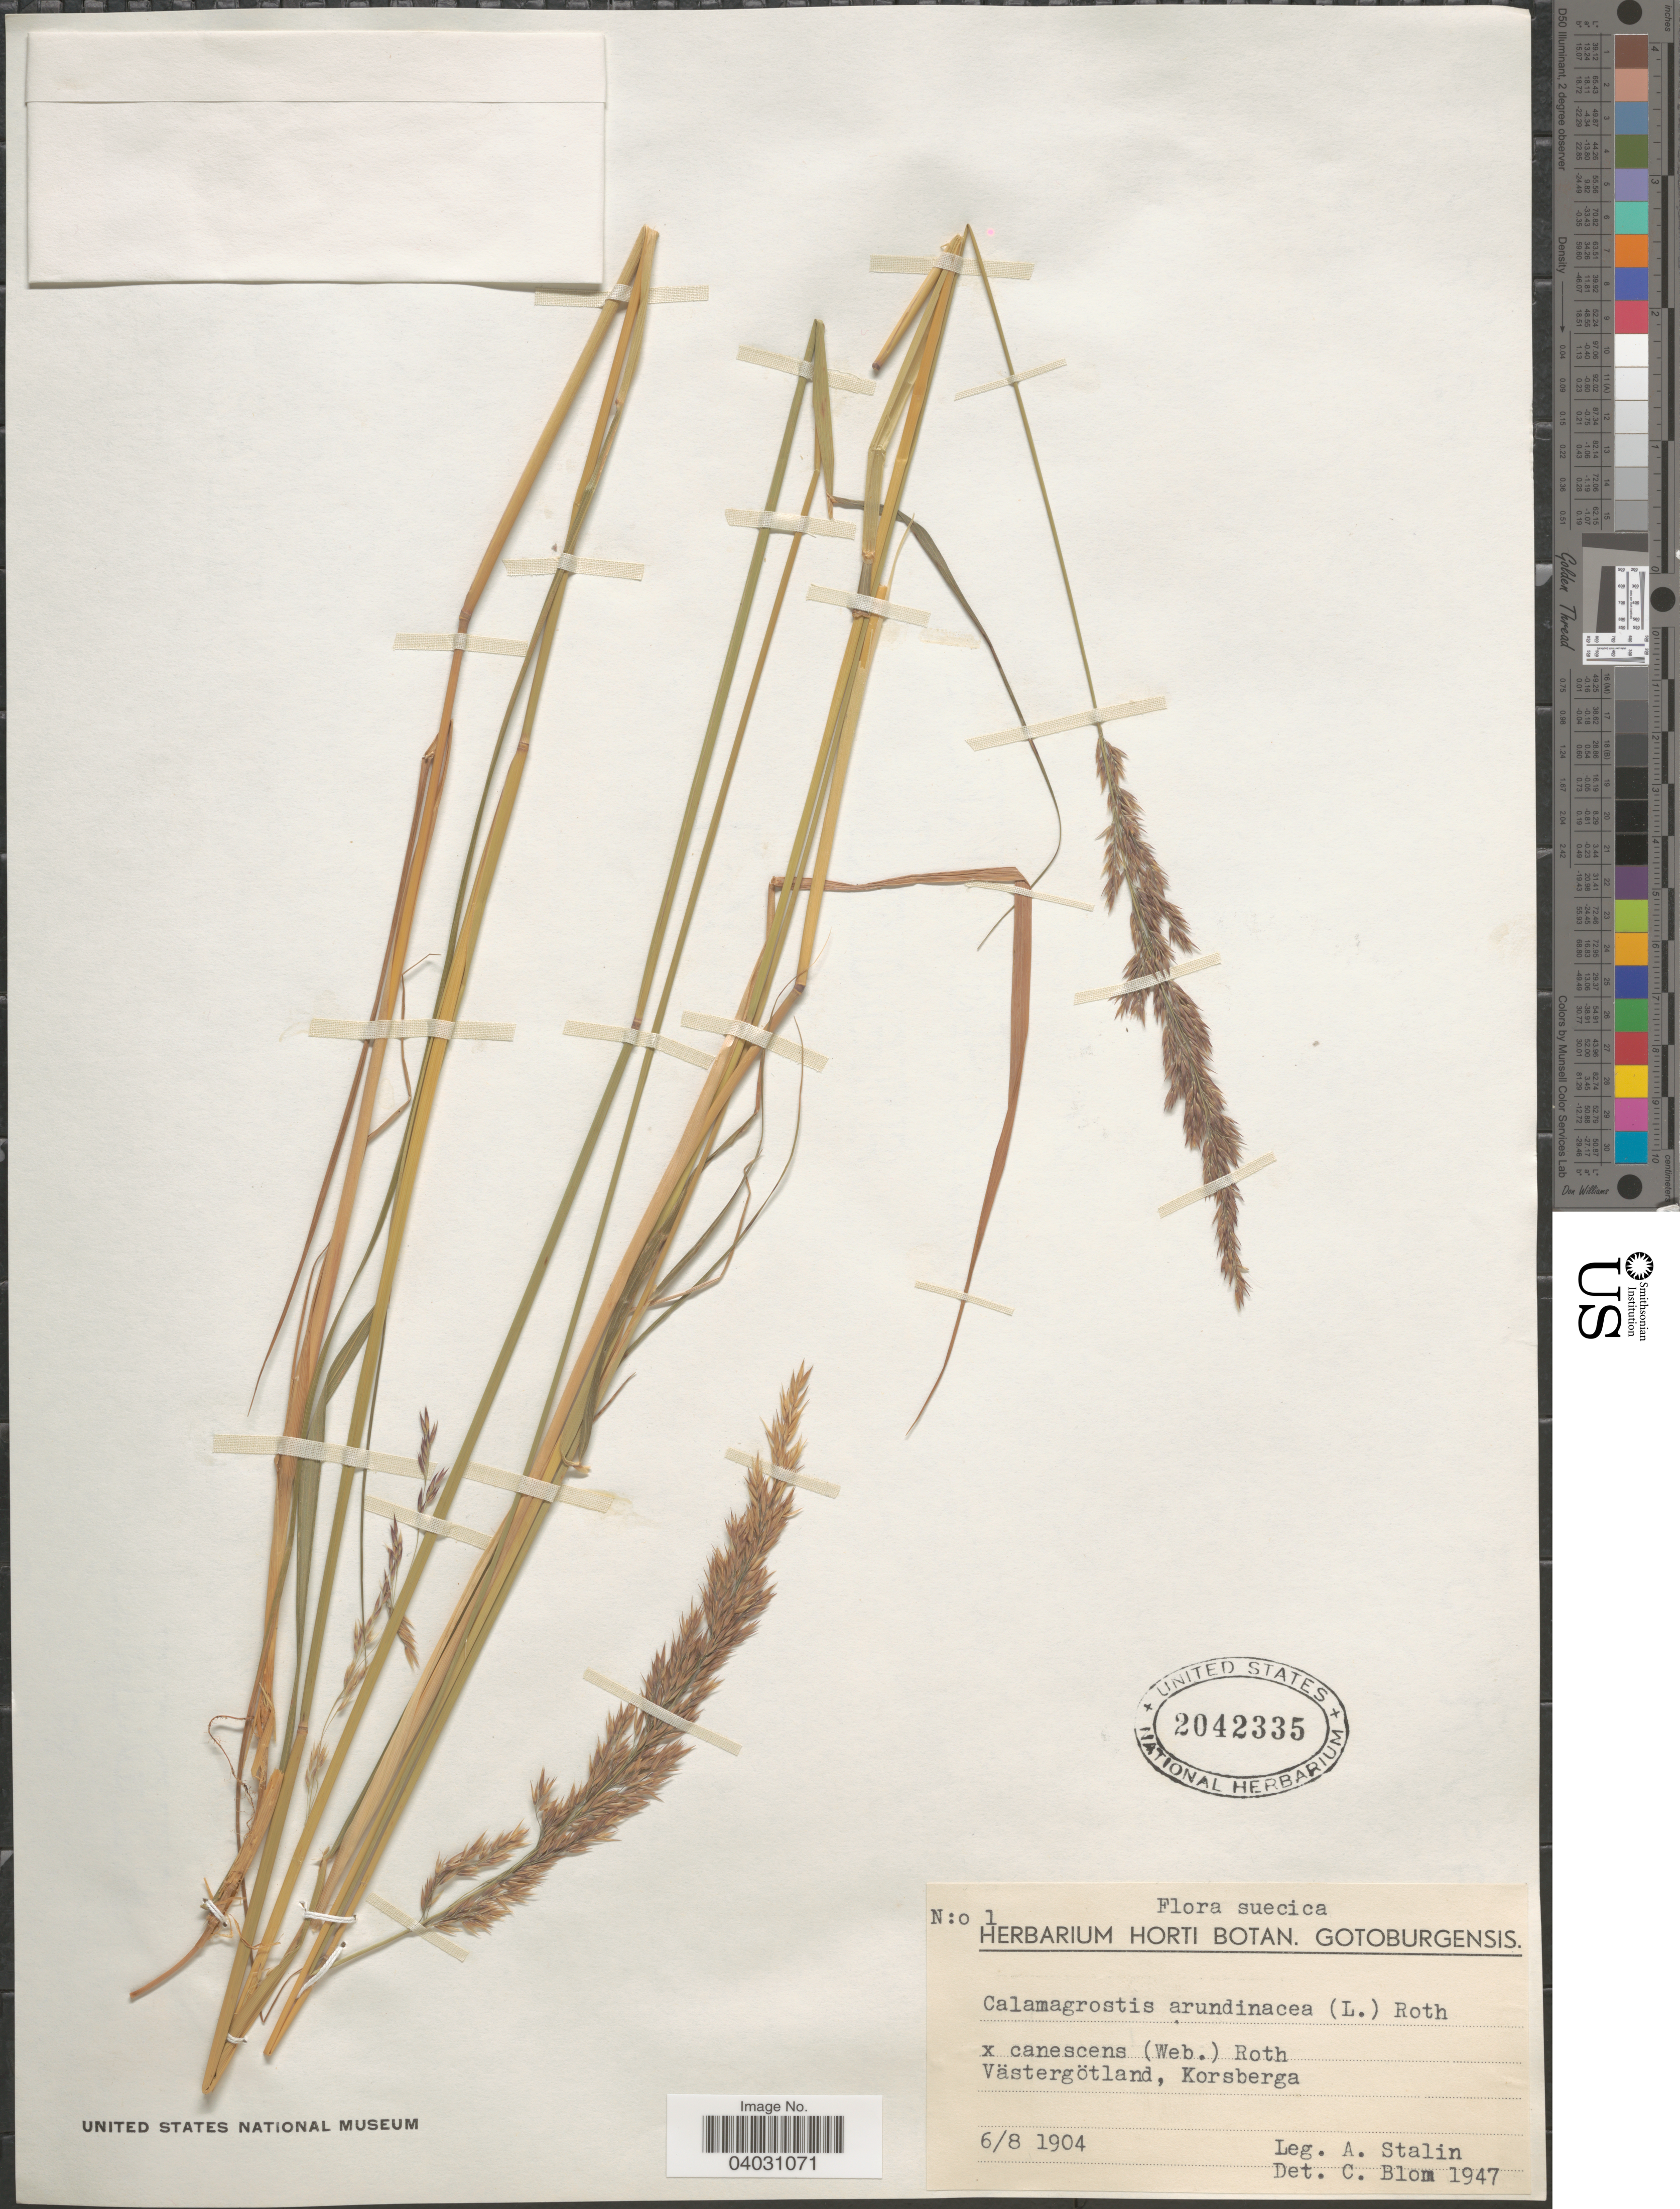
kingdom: Plantae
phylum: Tracheophyta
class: Liliopsida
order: Poales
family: Poaceae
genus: Calamagrostis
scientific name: Calamagrostis arundinacea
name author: (L.) Roth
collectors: A. Stalin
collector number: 1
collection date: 1904-08-06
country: Sweden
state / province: Västra Götaland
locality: Suecica. Västergötland, Korsberga.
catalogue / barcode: US 2042335